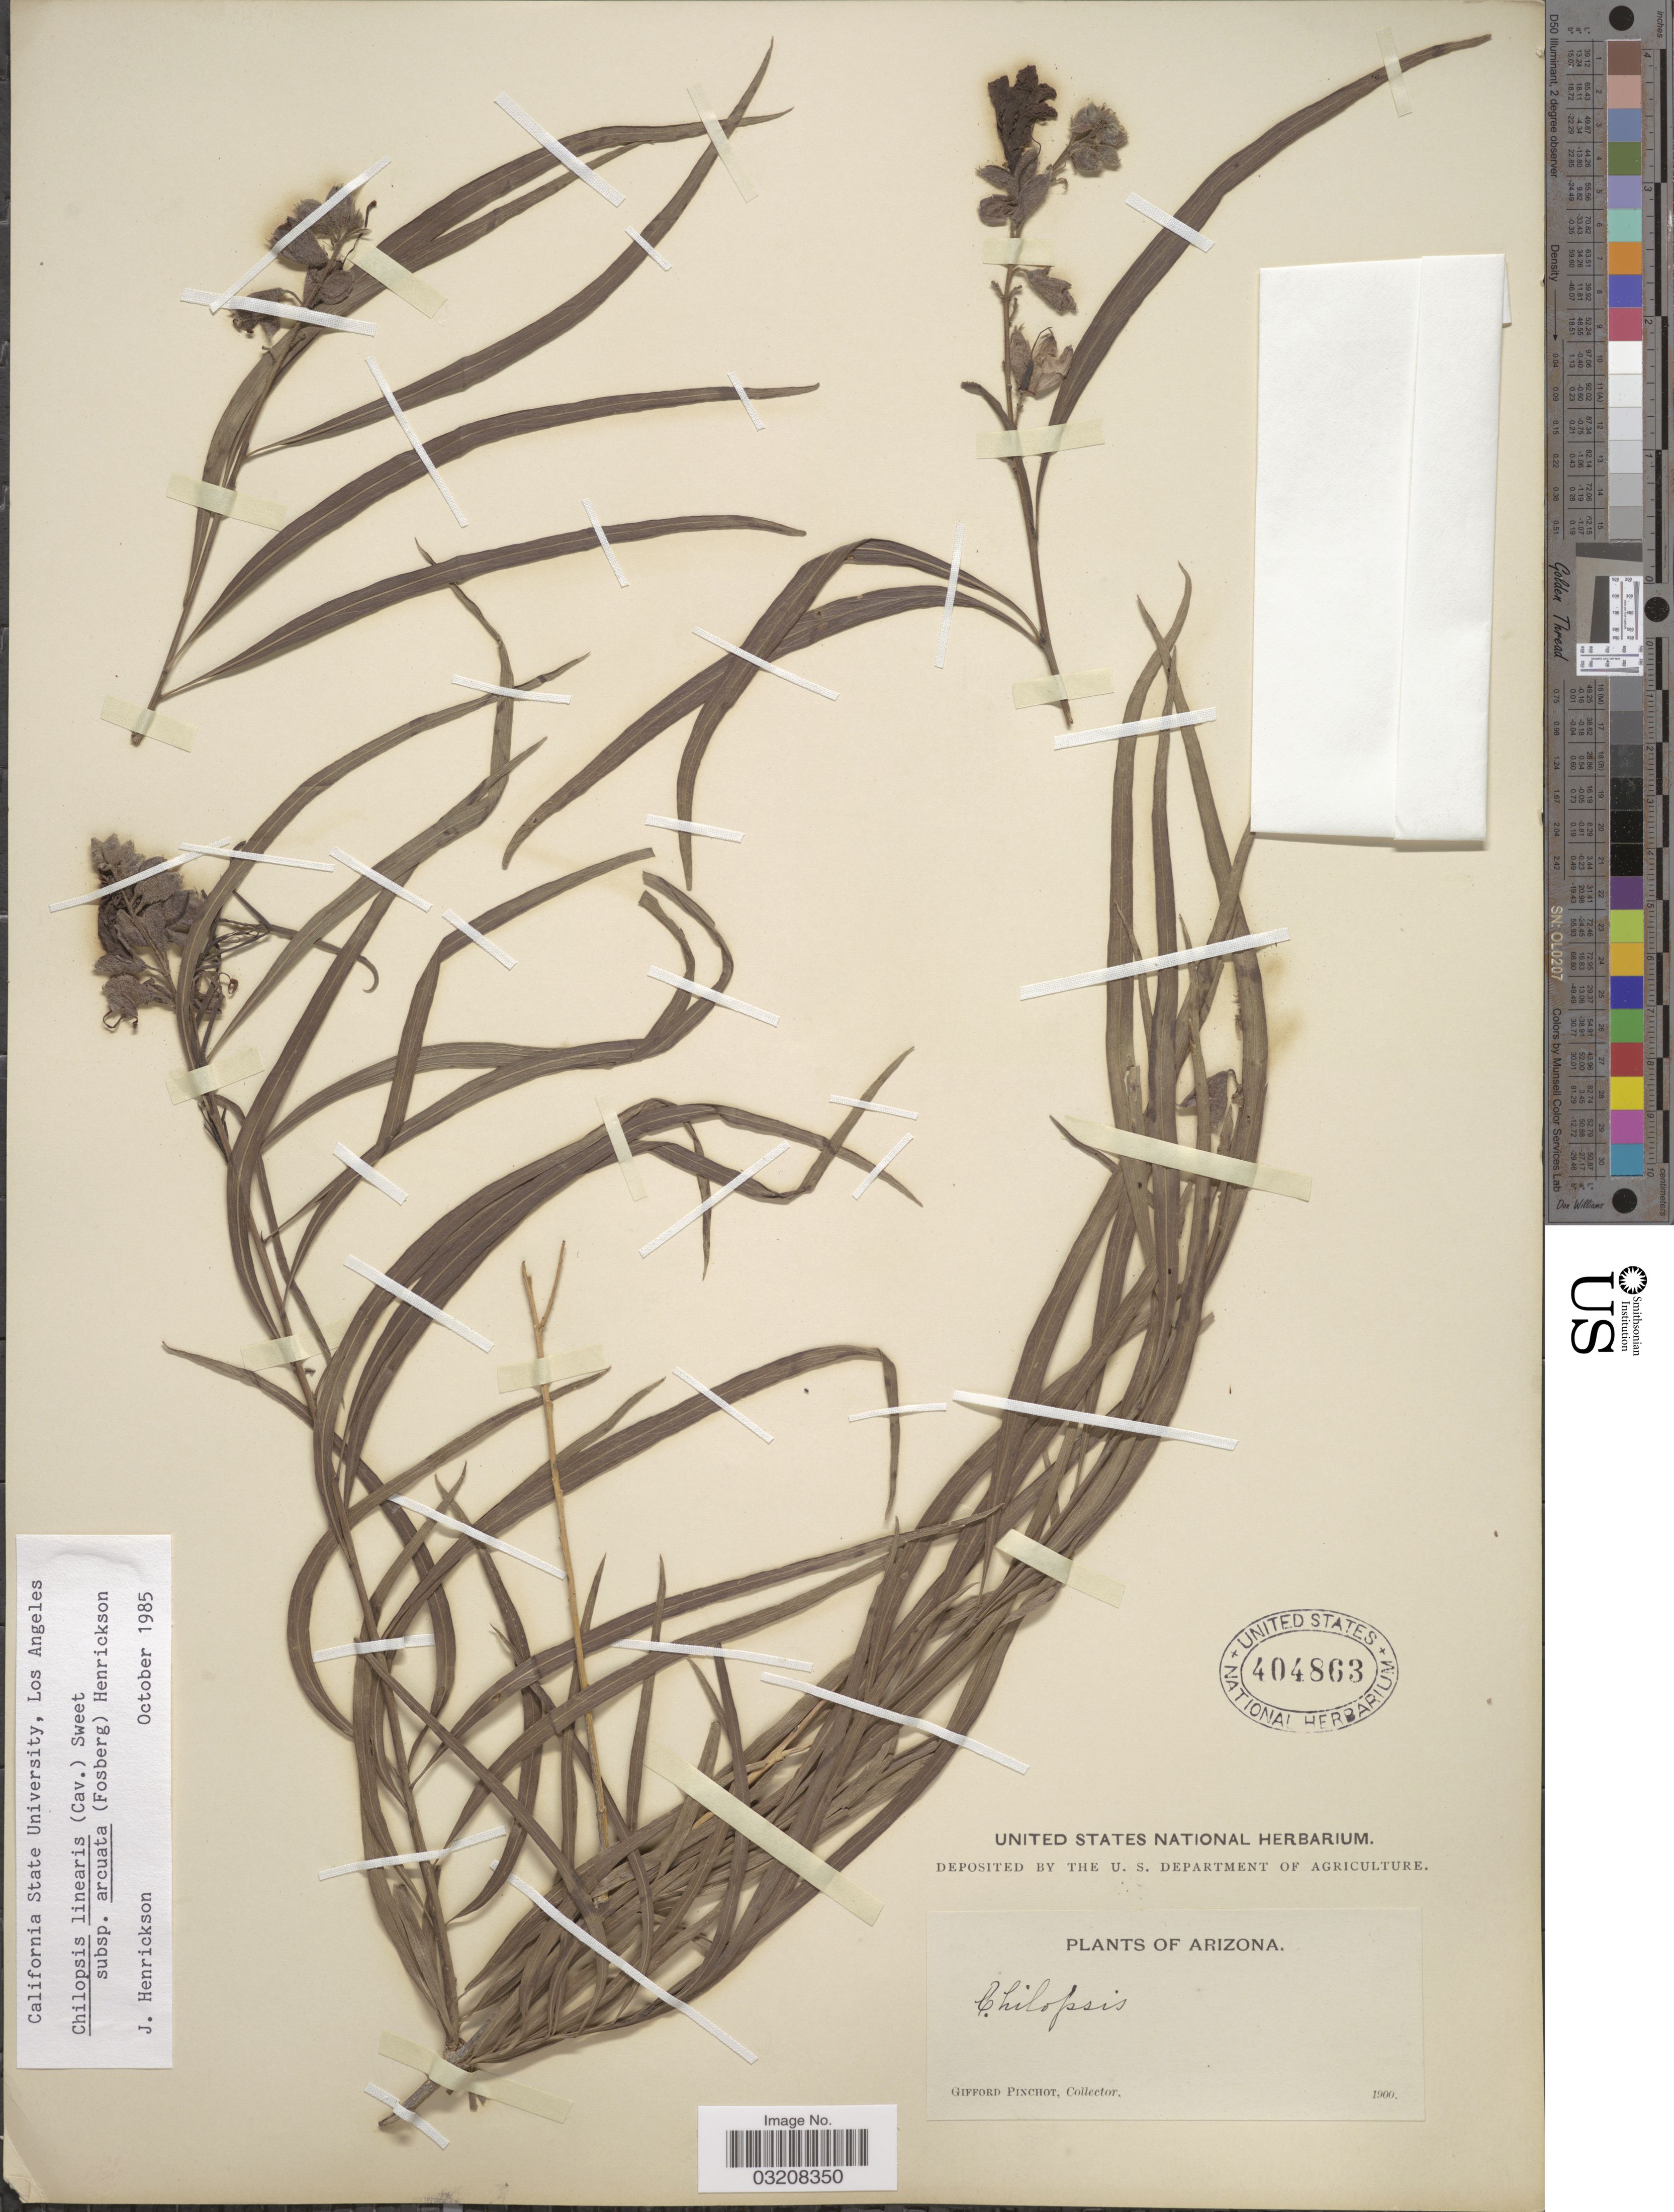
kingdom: Plantae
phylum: Tracheophyta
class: Magnoliopsida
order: Lamiales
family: Bignoniaceae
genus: Chilopsis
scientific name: Chilopsis linearis subsp. arcuata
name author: (Fosberg) Henrickson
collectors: G. Pinchot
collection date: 1900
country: United States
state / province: Arizona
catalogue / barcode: US 404863